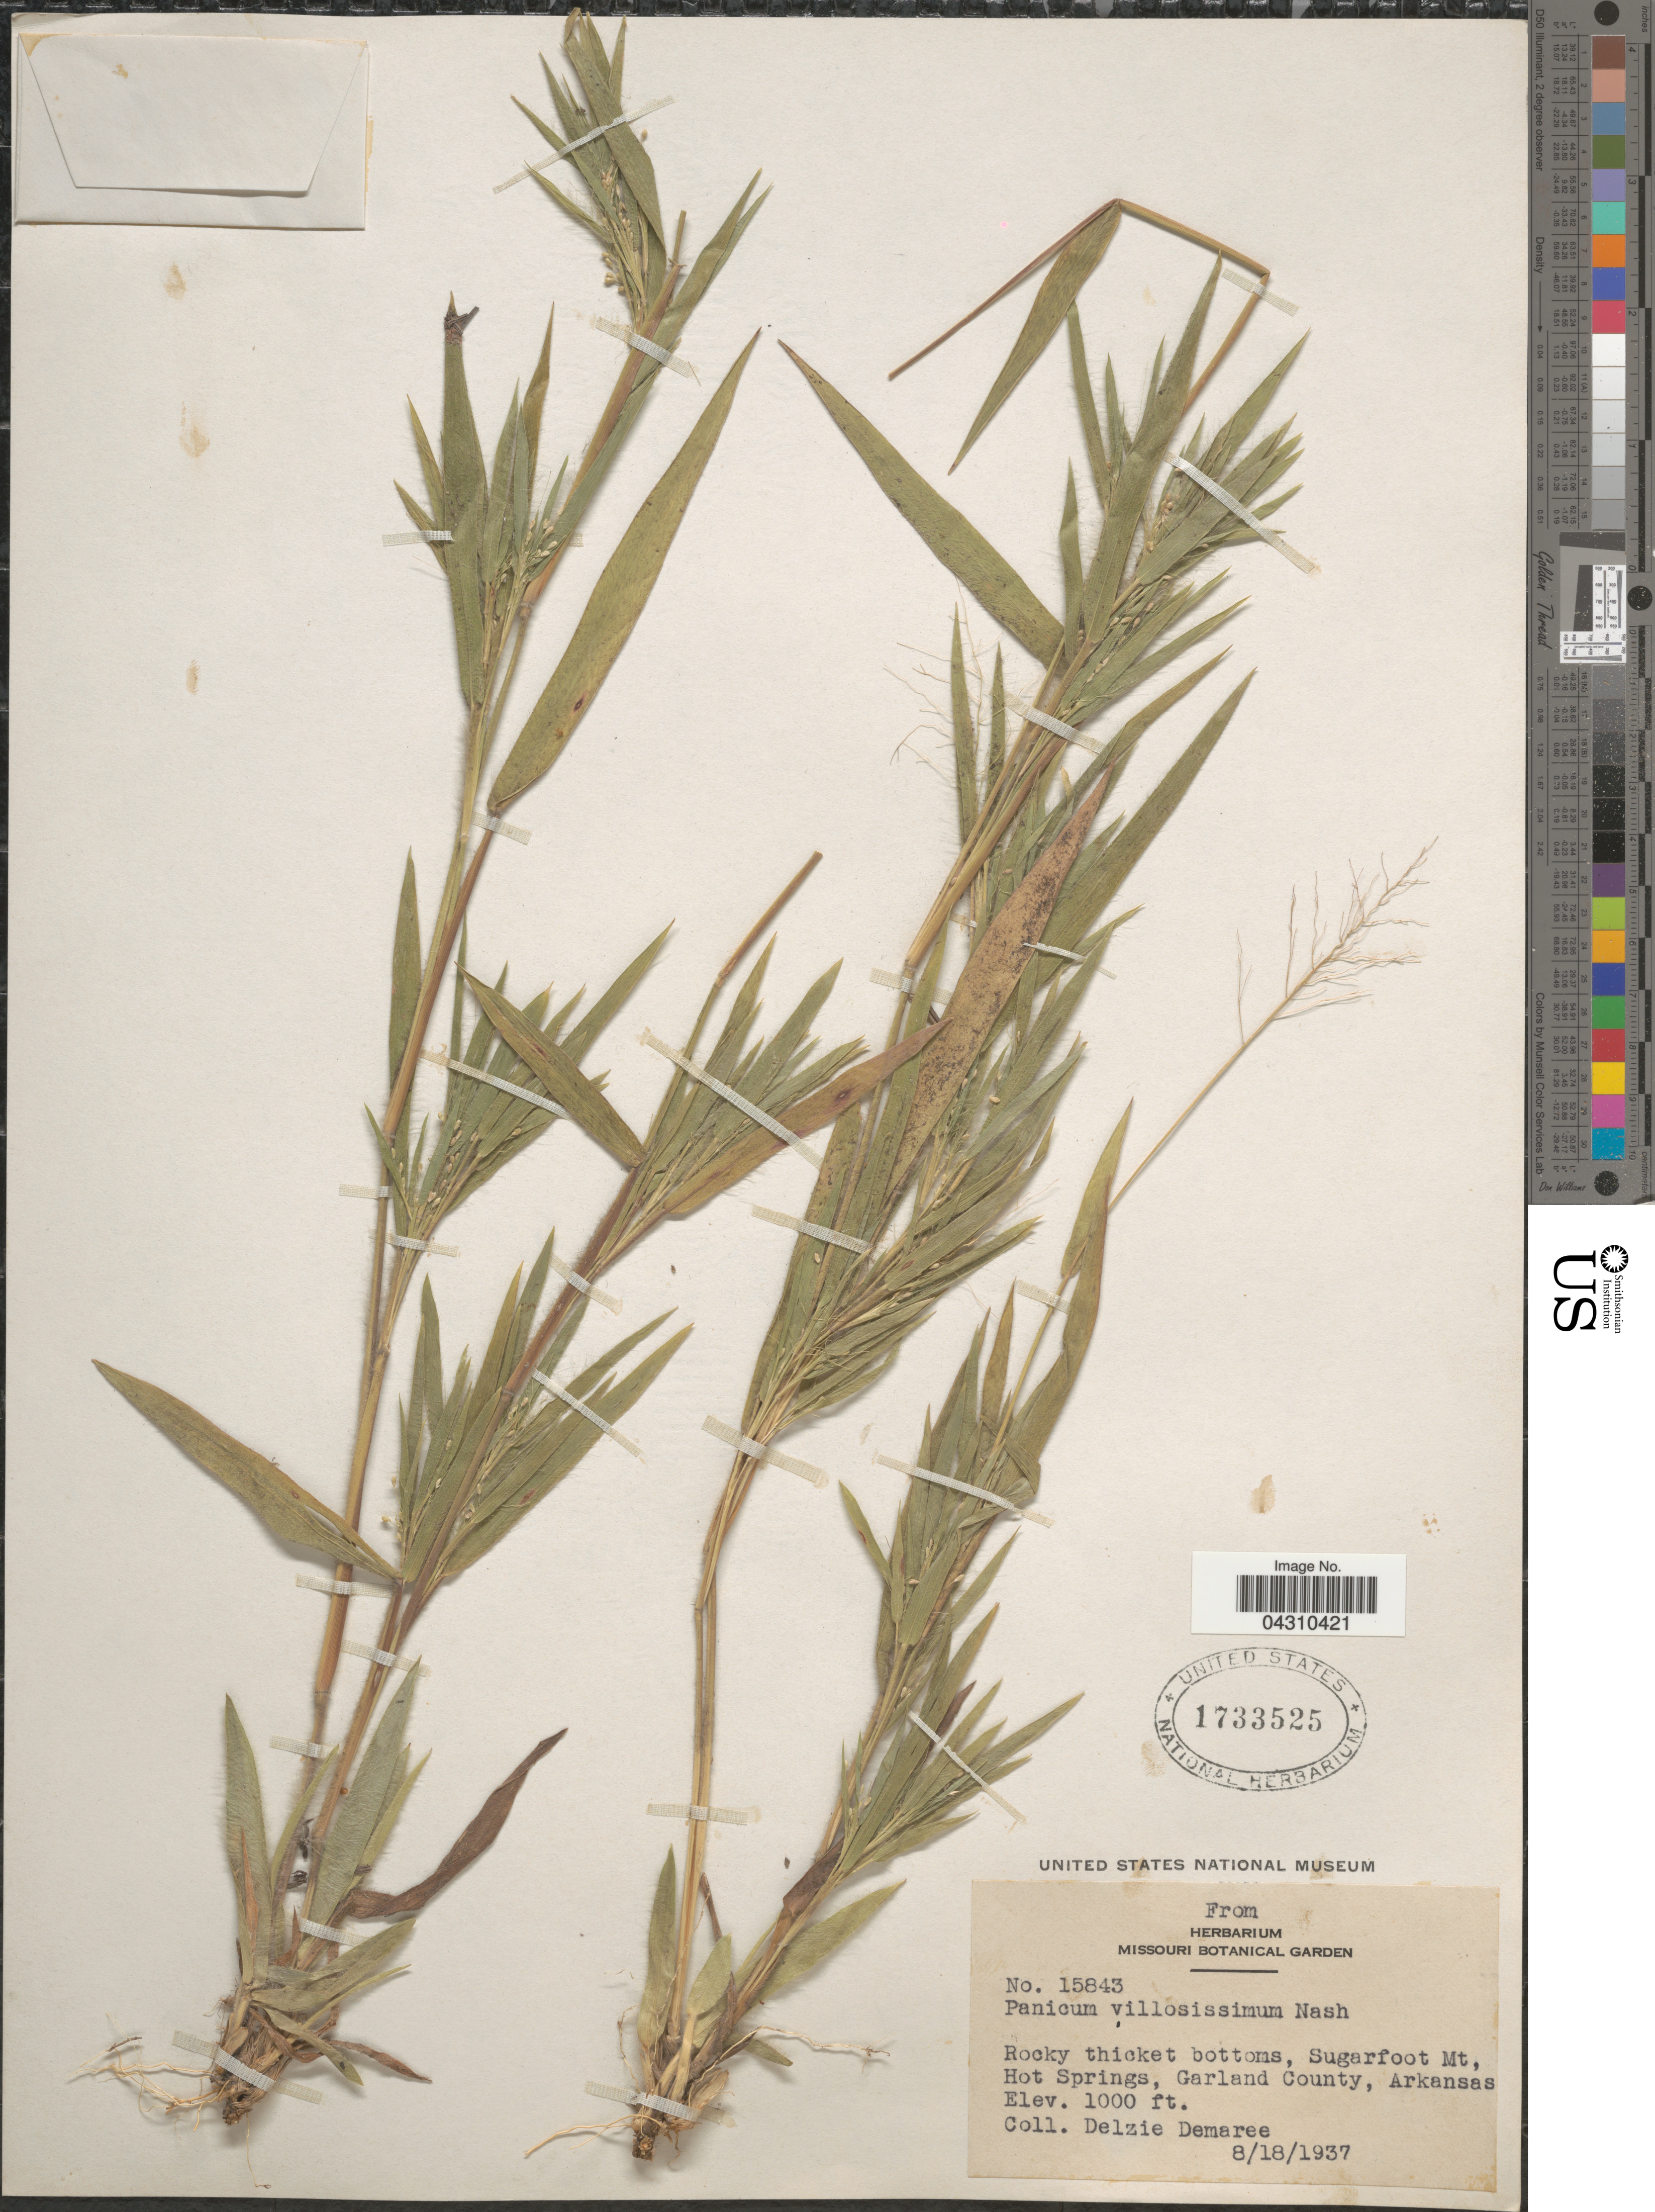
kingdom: Plantae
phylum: Tracheophyta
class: Liliopsida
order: Poales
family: Poaceae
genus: Dichanthelium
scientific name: Dichanthelium acuminatum var. acuminatum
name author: (Sw.) Gould & C.A. Clark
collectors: D. Demaree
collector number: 15843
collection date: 1937-08-18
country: United States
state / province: Arkansas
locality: Rocky thicket bottoms, Sugarfoot Mt, Hot Springs, Garland County.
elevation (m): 305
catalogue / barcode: US 1733525